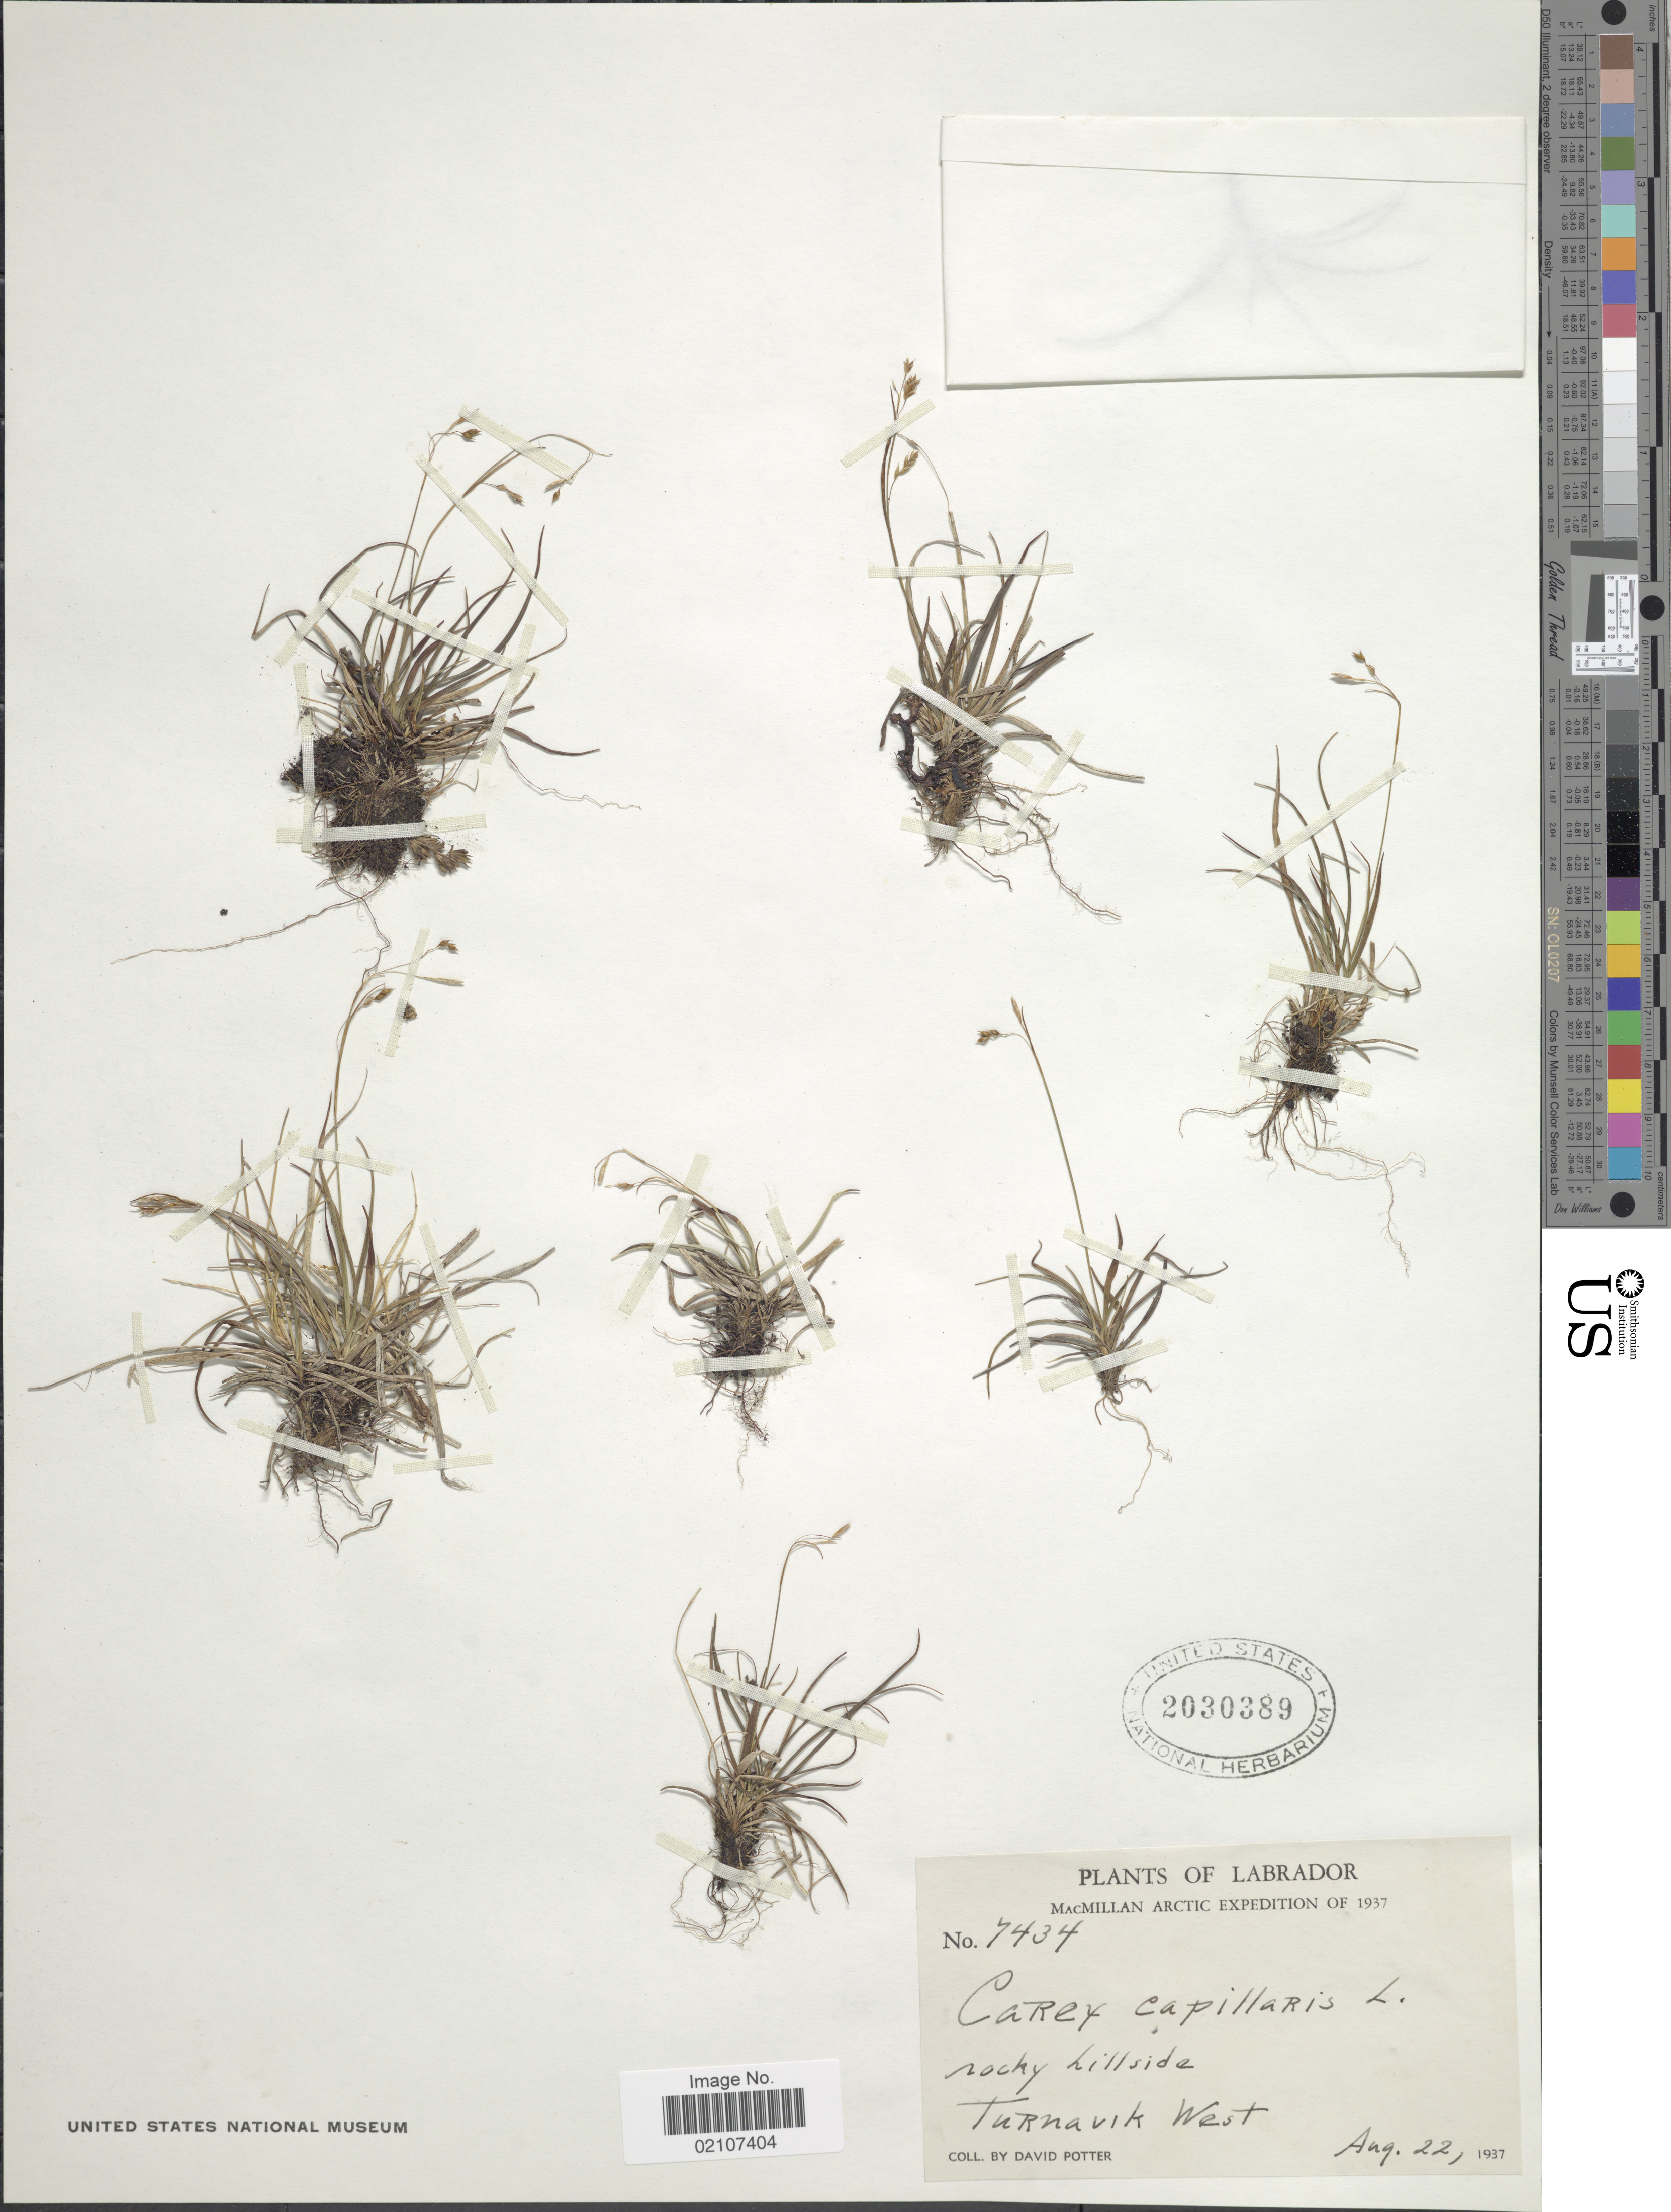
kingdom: Plantae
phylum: Tracheophyta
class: Liliopsida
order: Poales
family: Cyperaceae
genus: Carex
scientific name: Carex capillaris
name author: L.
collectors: D. Potter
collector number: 7434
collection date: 1937-08-22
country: Canada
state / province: Newfoundland and Labrador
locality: Labrador, rocky hillside, Turnavik West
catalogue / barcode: US 2030389